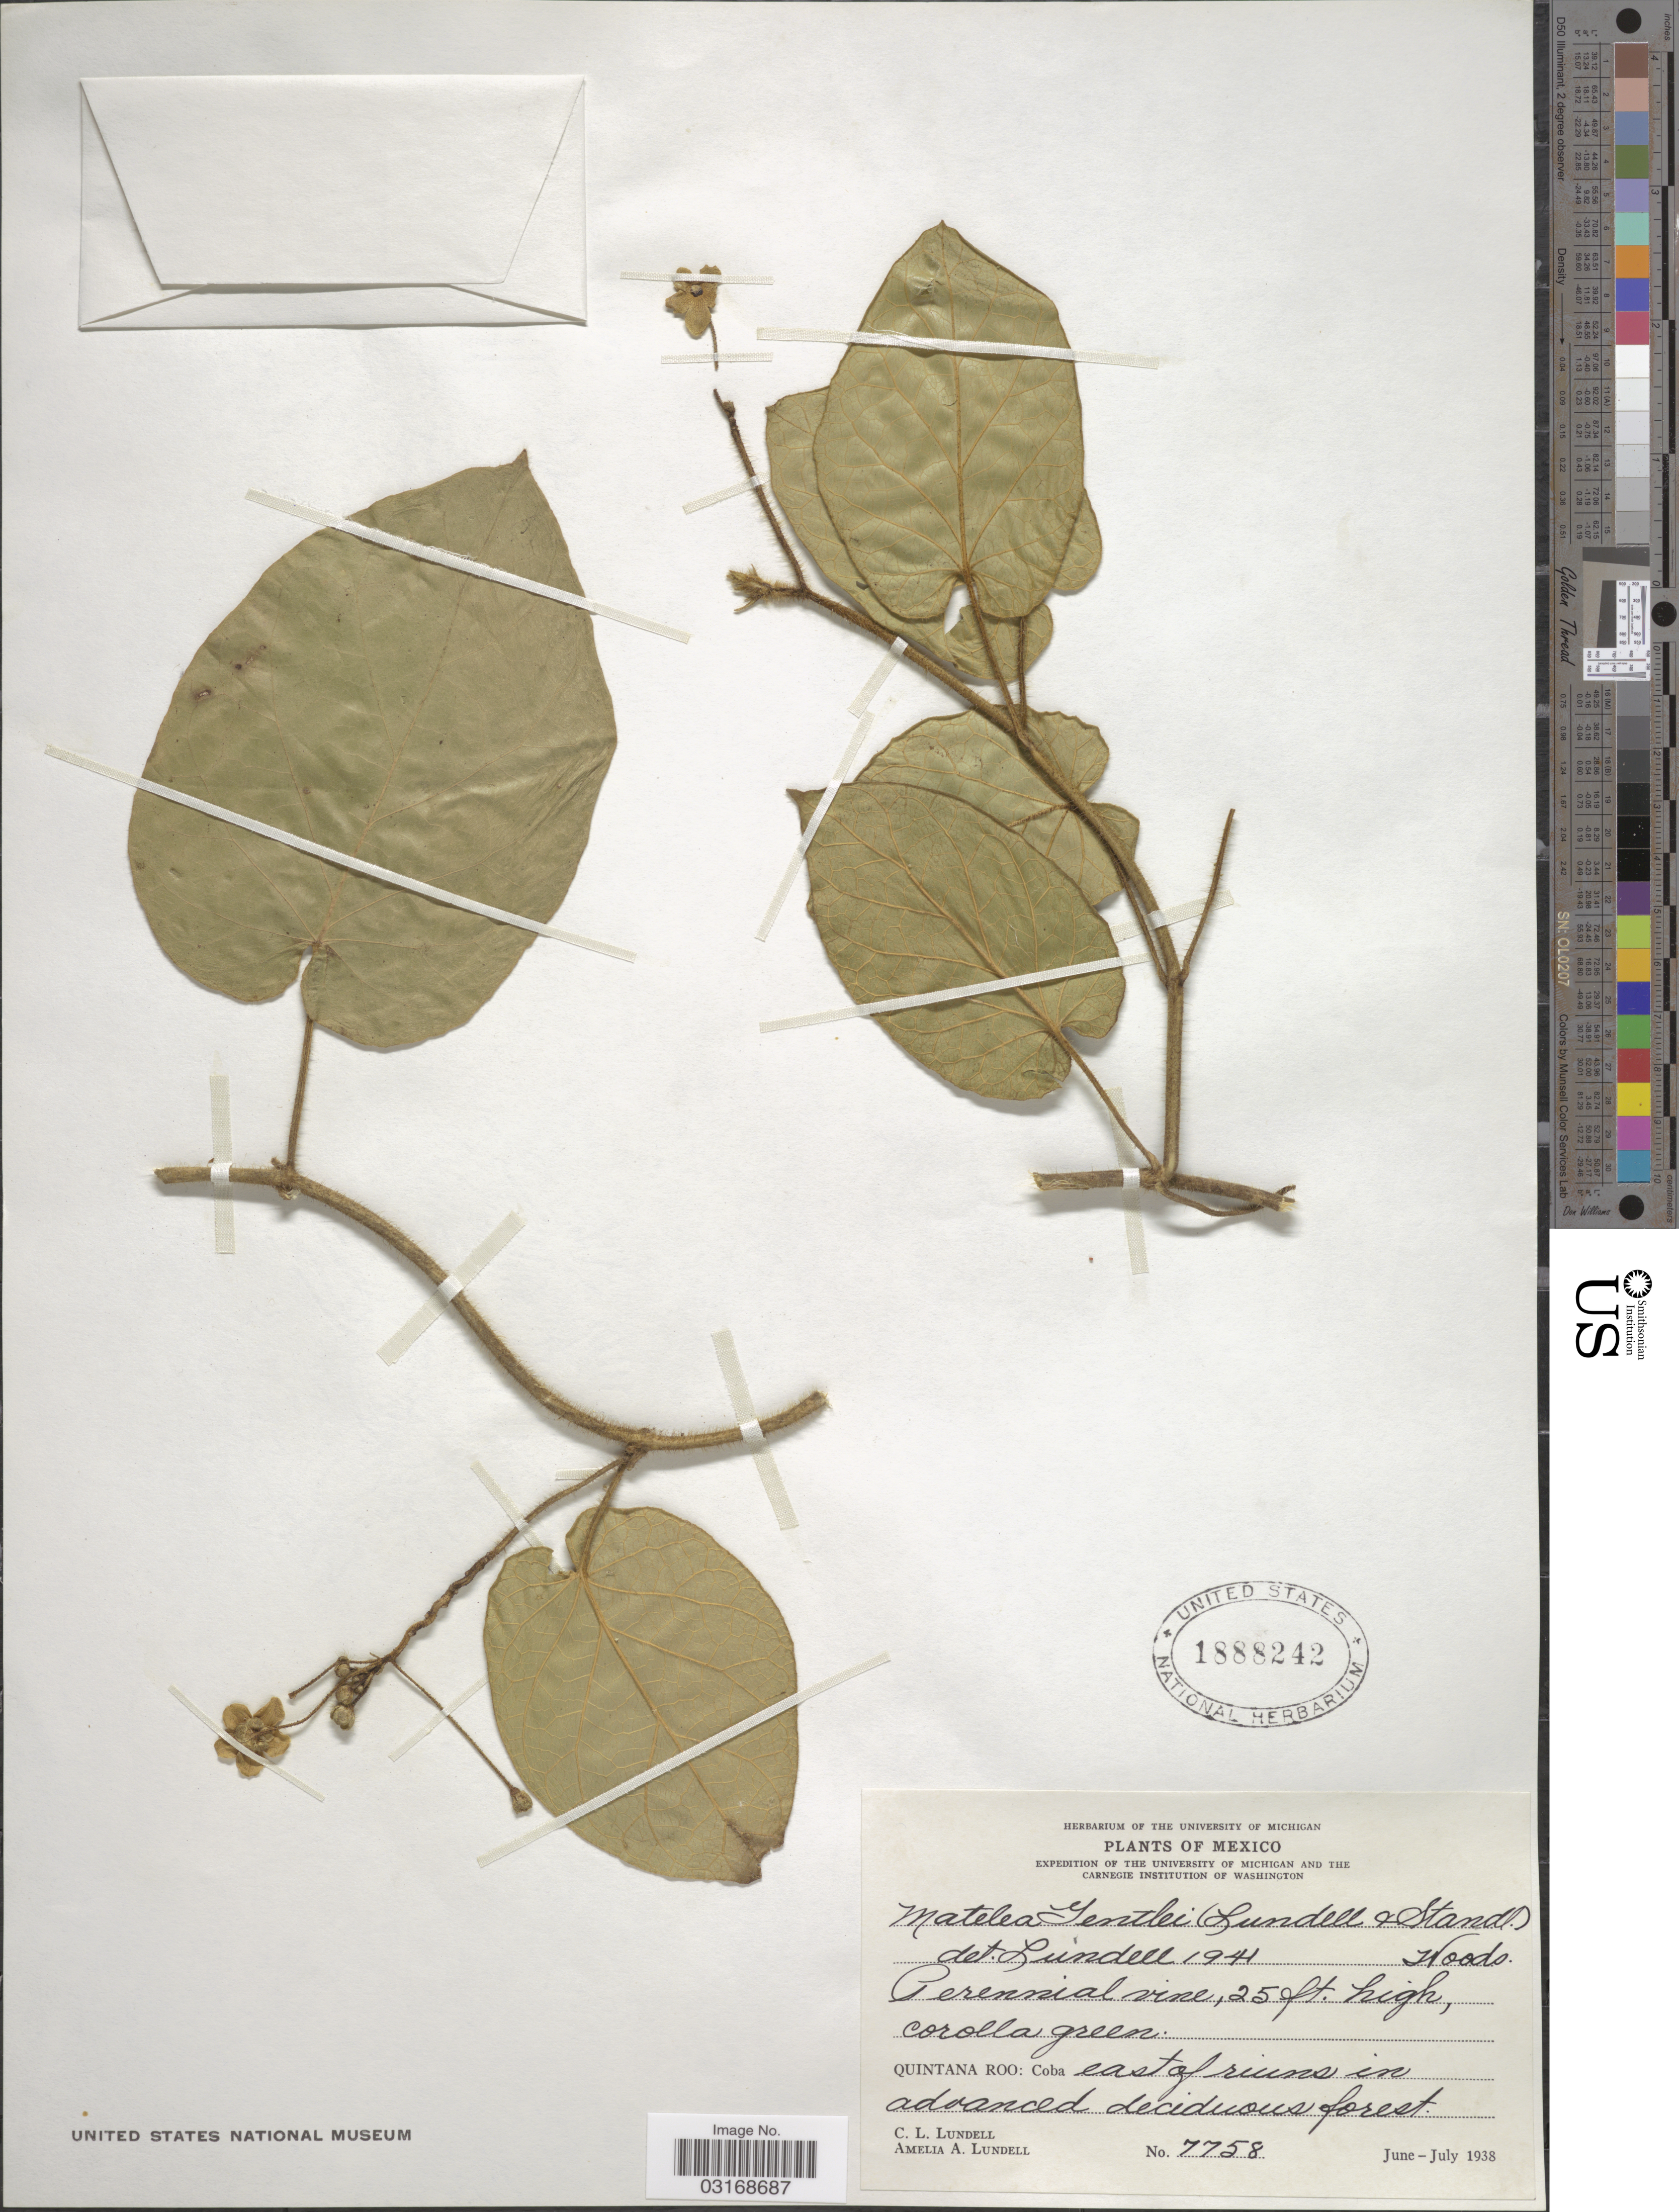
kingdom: Plantae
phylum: Tracheophyta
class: Magnoliopsida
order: Gentianales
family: Apocynaceae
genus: Matelea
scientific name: Matelea gentlei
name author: (Lundell & Standl.) Woodson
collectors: C. L. Lundell & A. A. Lundell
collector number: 7758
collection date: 1938-06/1938-07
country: Mexico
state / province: Quintana Roo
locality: Coba east of ruins in advanced deciduous forest.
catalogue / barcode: US 1888242